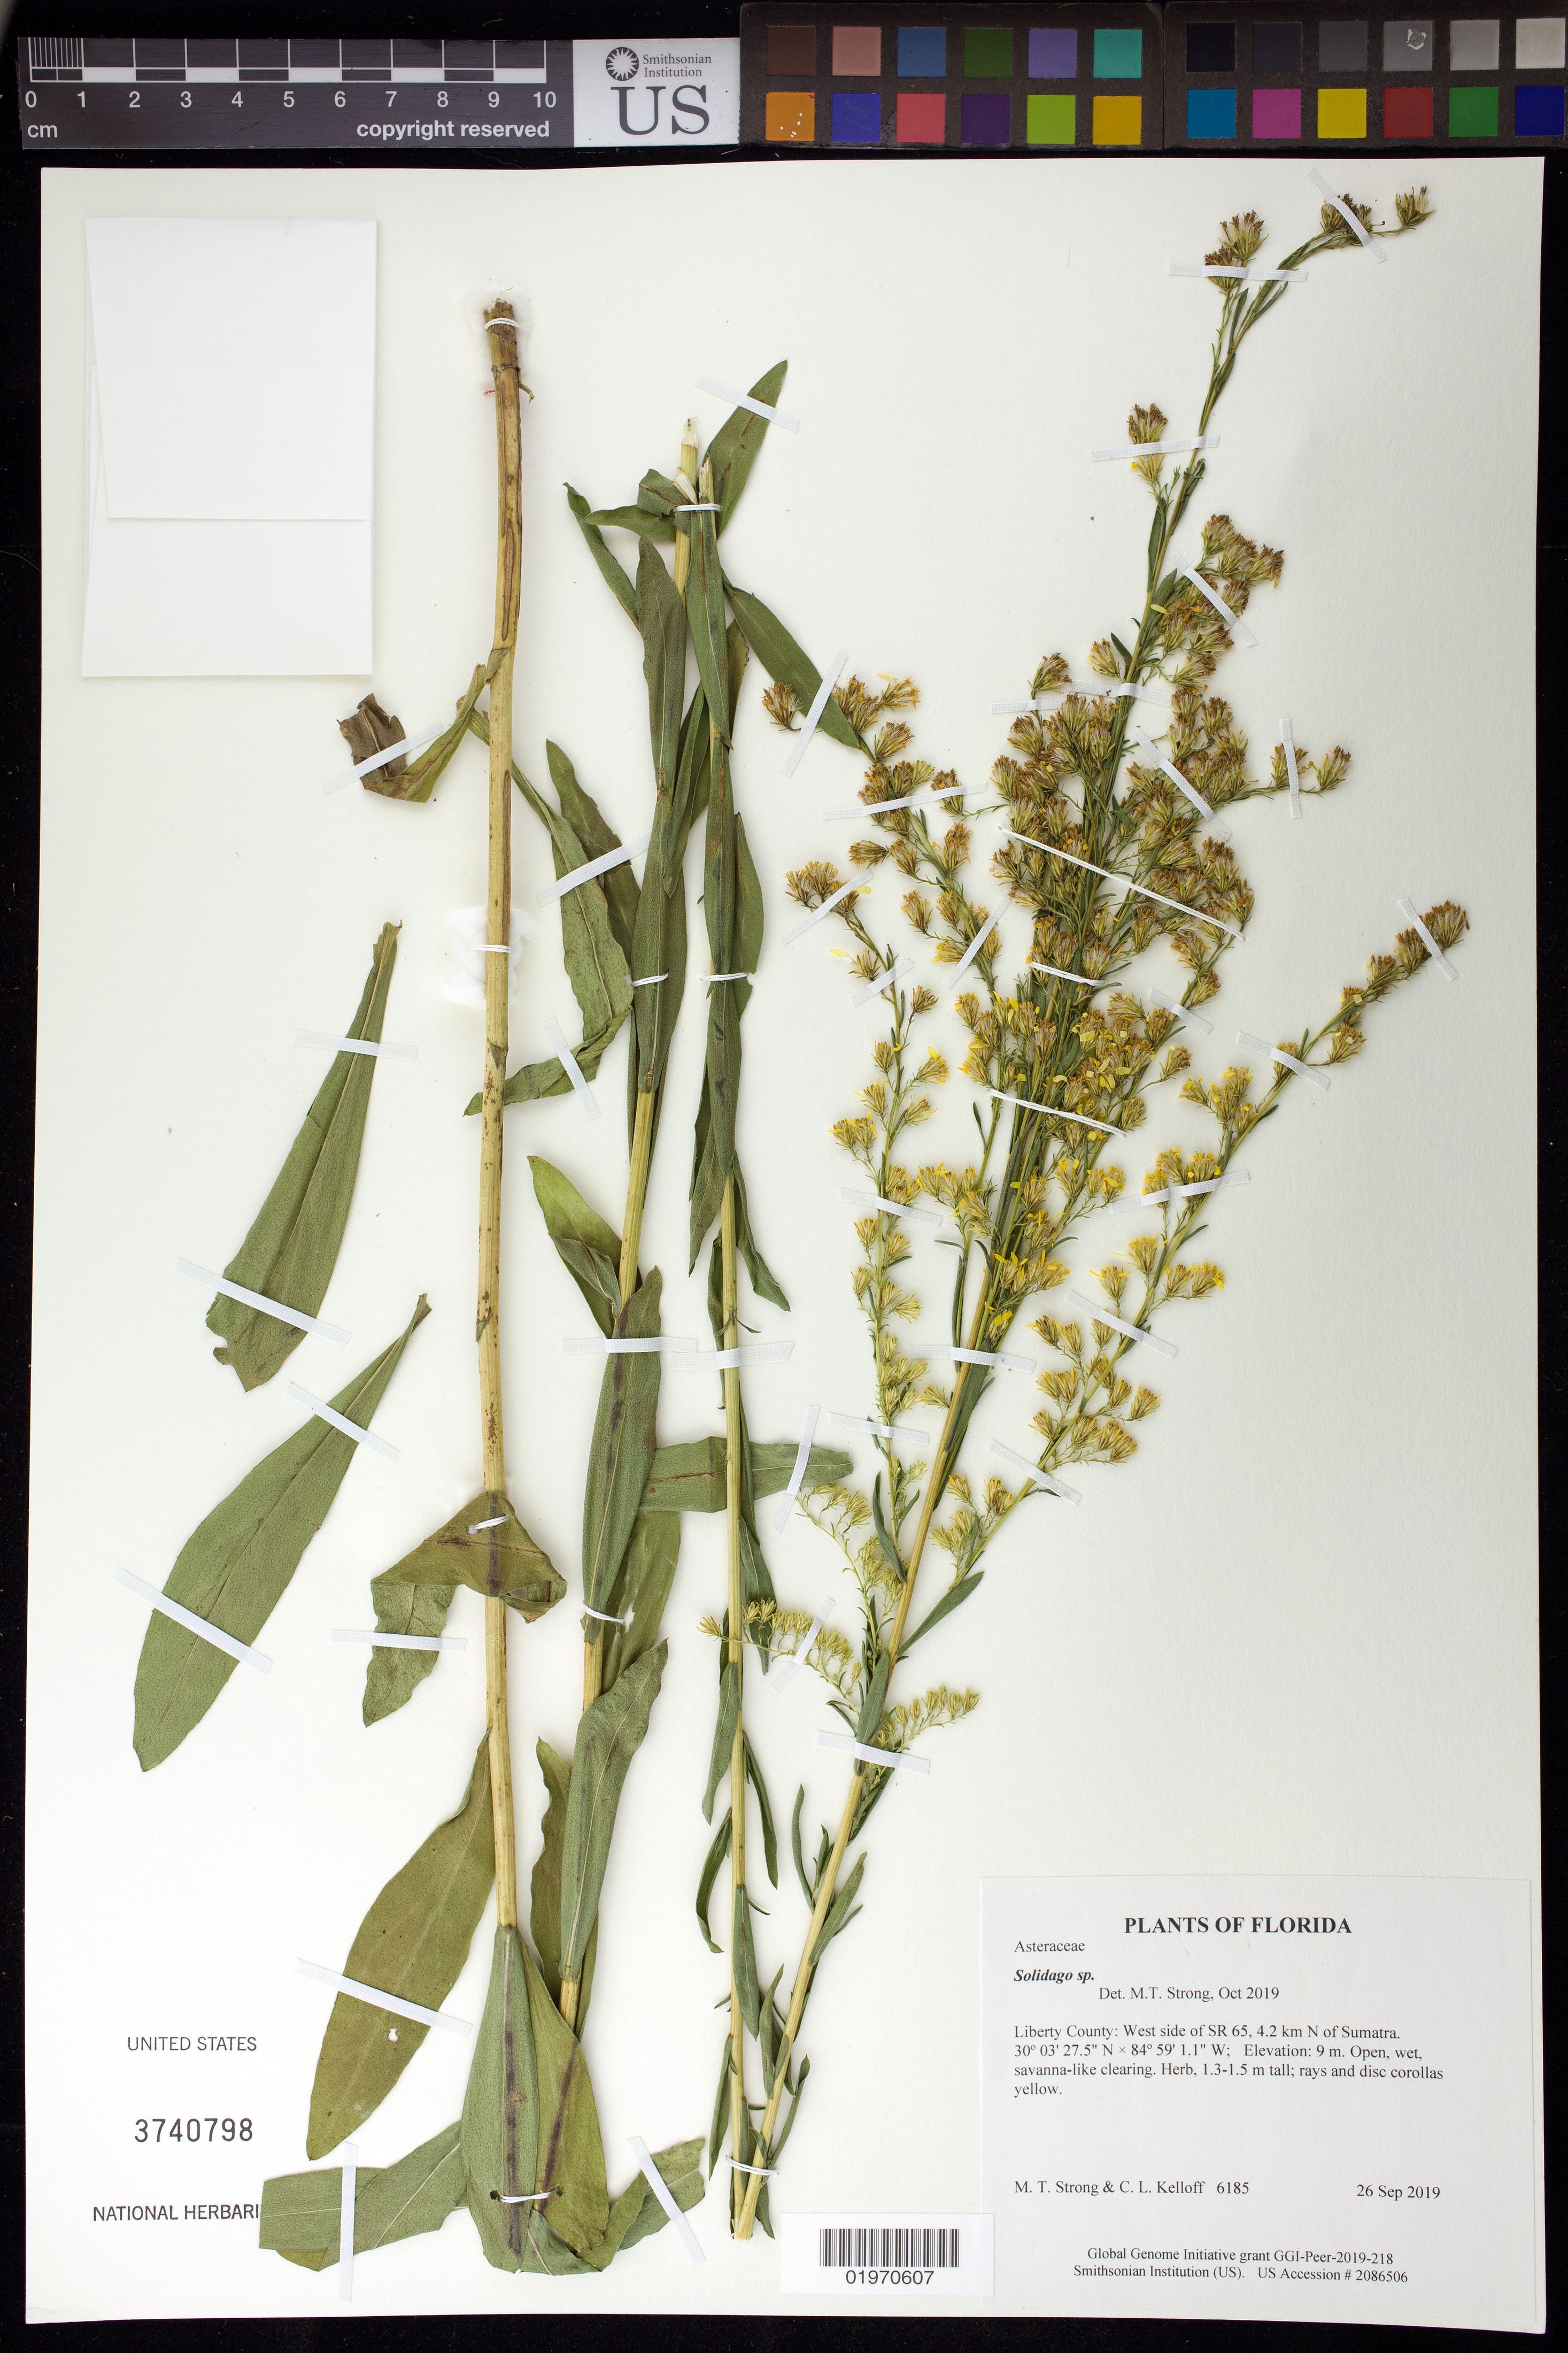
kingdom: Plantae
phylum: Tracheophyta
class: Magnoliopsida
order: Asterales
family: Asteraceae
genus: Solidago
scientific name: Solidago sp.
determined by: Strong, Mark T., (BOT), Smithsonian Institution - National Museum of Natural History (UNITED STATES)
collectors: M. T. Strong & C. L. Kelloff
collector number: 6185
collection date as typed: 26 Sep 2019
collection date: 2019-09-26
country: United States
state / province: Florida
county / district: Liberty County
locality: West side of SR 65, 4.2 km N of Sumatra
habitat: Open, wet, savanna-like clearing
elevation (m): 9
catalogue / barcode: US 3740798